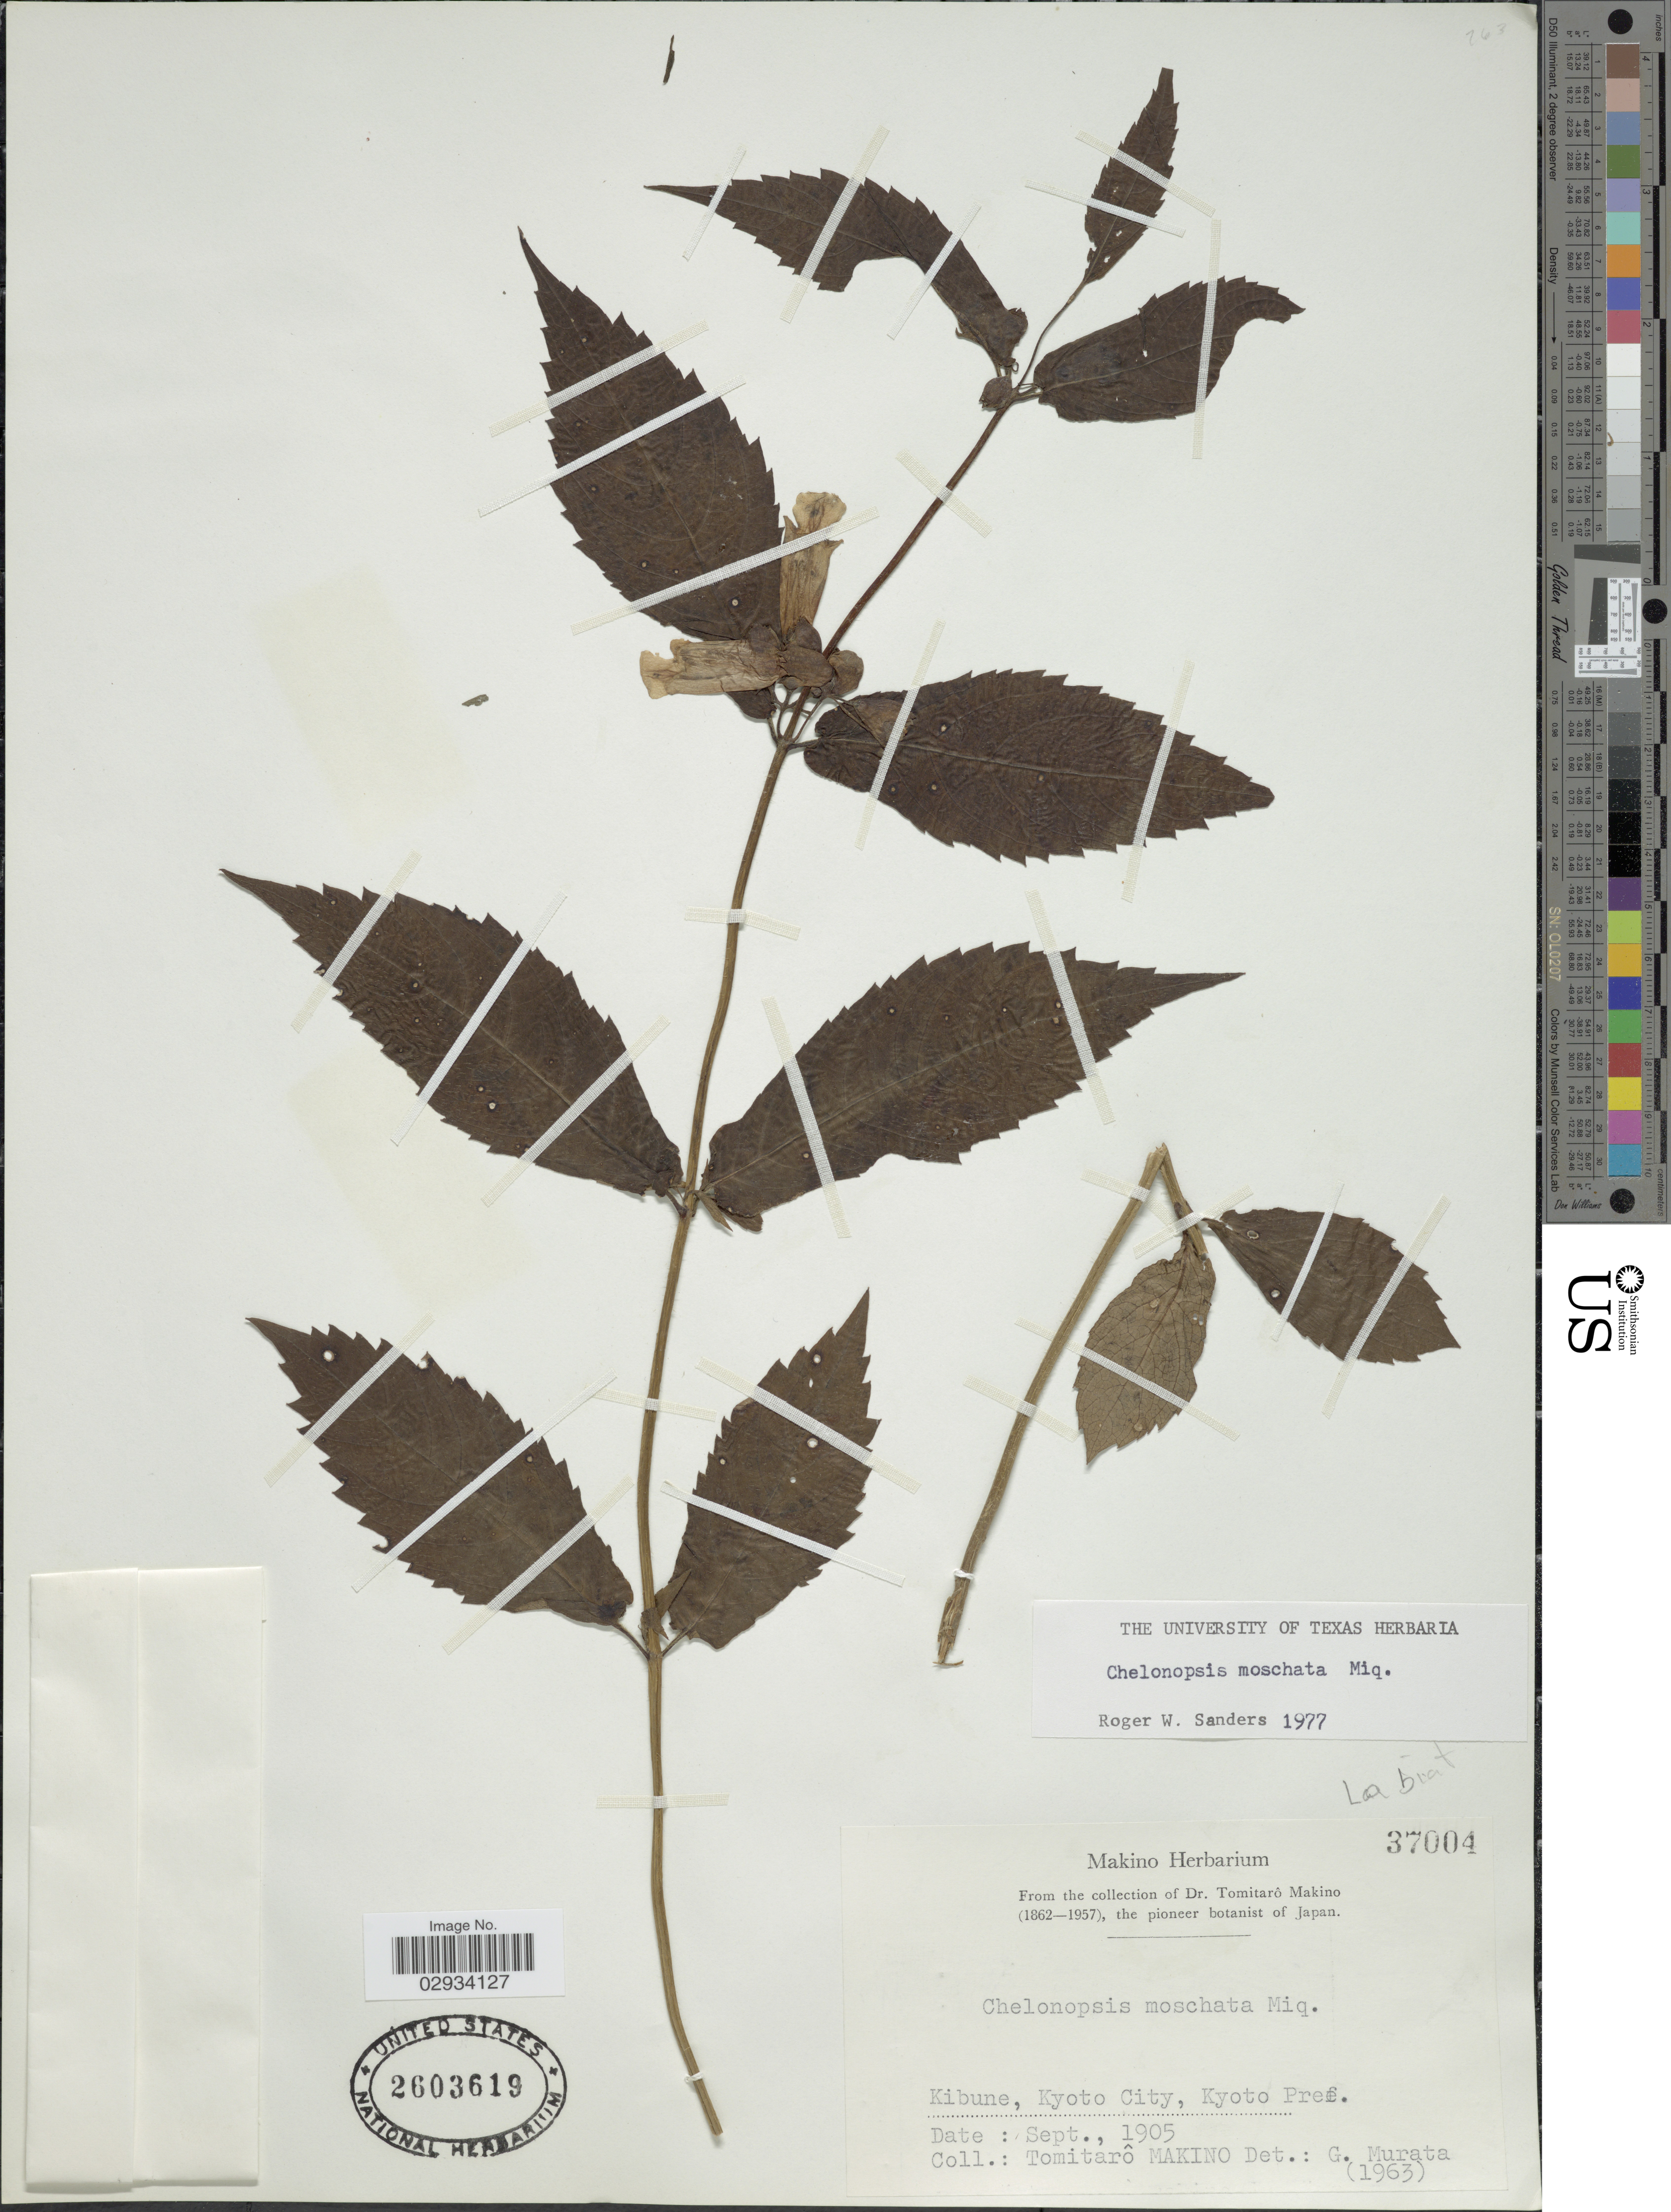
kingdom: Plantae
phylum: Tracheophyta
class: Magnoliopsida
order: Lamiales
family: Lamiaceae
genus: Chelonopsis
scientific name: Chelonopsis moschata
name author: Miq.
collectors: T. Makino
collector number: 37004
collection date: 1905-09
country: Japan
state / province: Kyoto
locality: Kibune, Kyoto City, Kyoto Pref.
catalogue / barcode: US 2603619